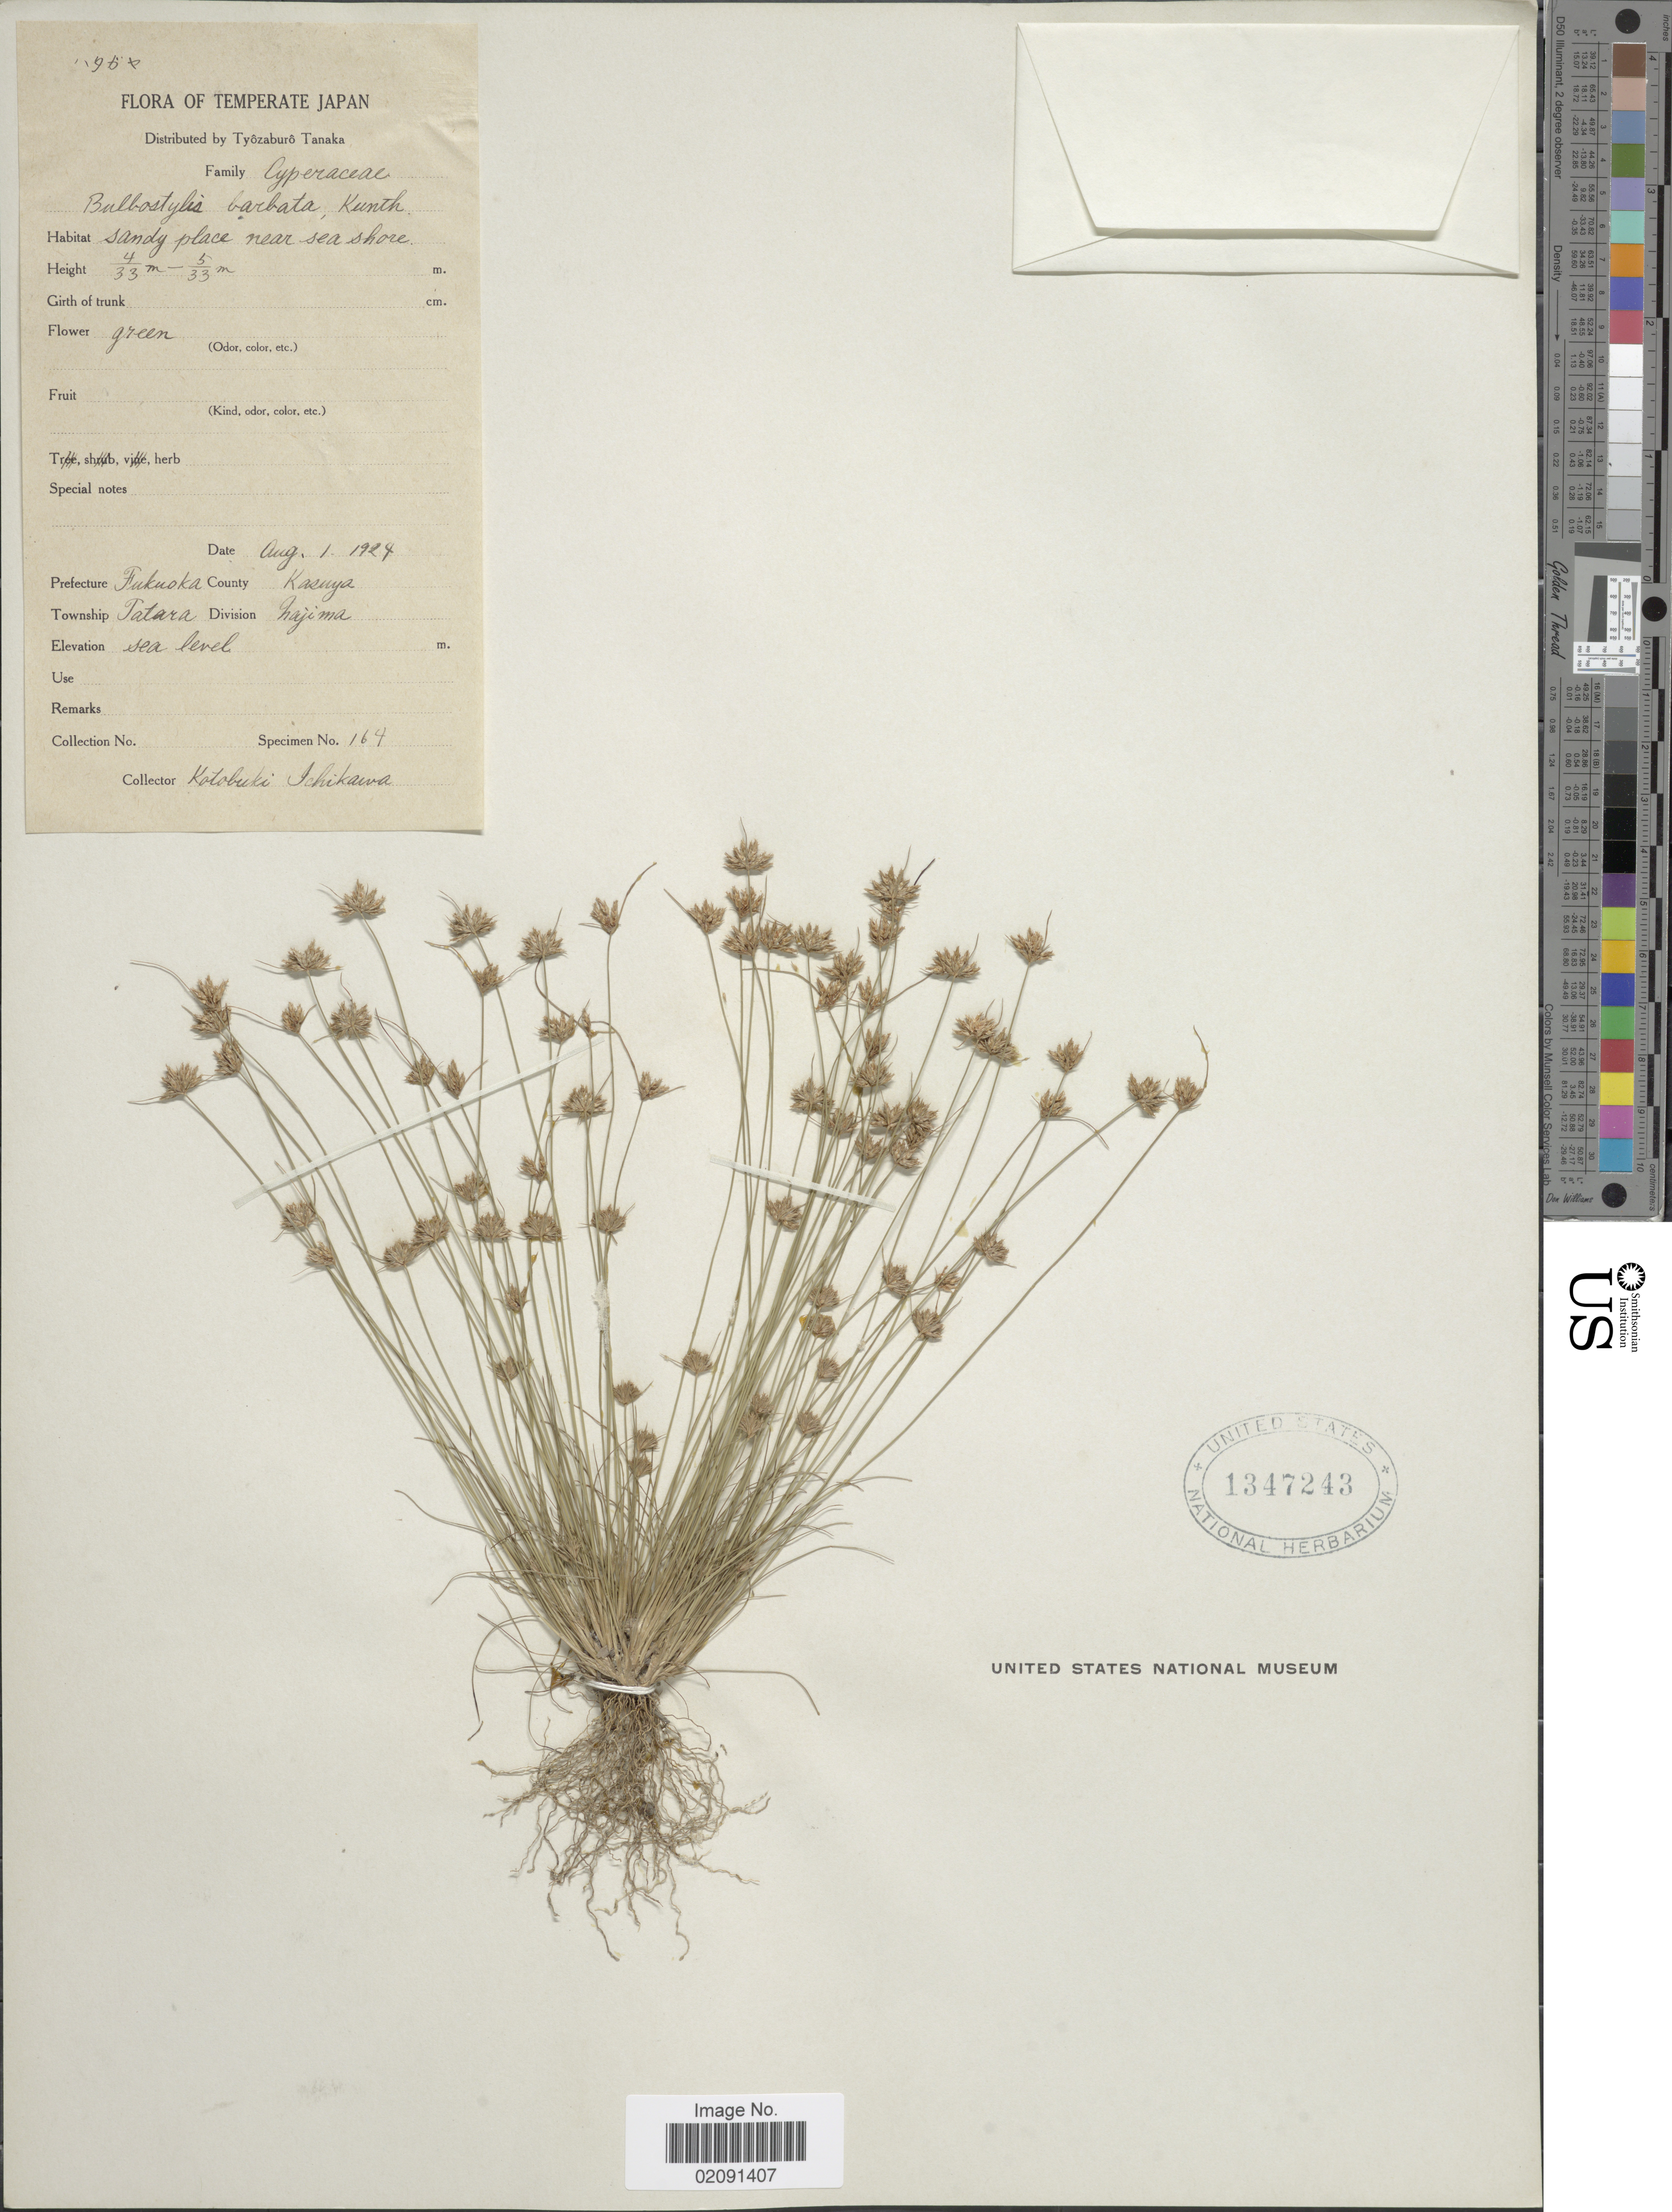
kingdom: Plantae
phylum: Tracheophyta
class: Liliopsida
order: Poales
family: Cyperaceae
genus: Bulbostylis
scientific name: Bulbostylis barbata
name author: (Rottb.) C.B. Clarke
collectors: K. Ichikawa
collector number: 164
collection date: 1924-08-01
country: Japan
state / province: Hukuoka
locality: Temperate Japan, Prefecture Fukuoka, County Kasuya, Township Tatara, Division Najima.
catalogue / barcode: US 1347243